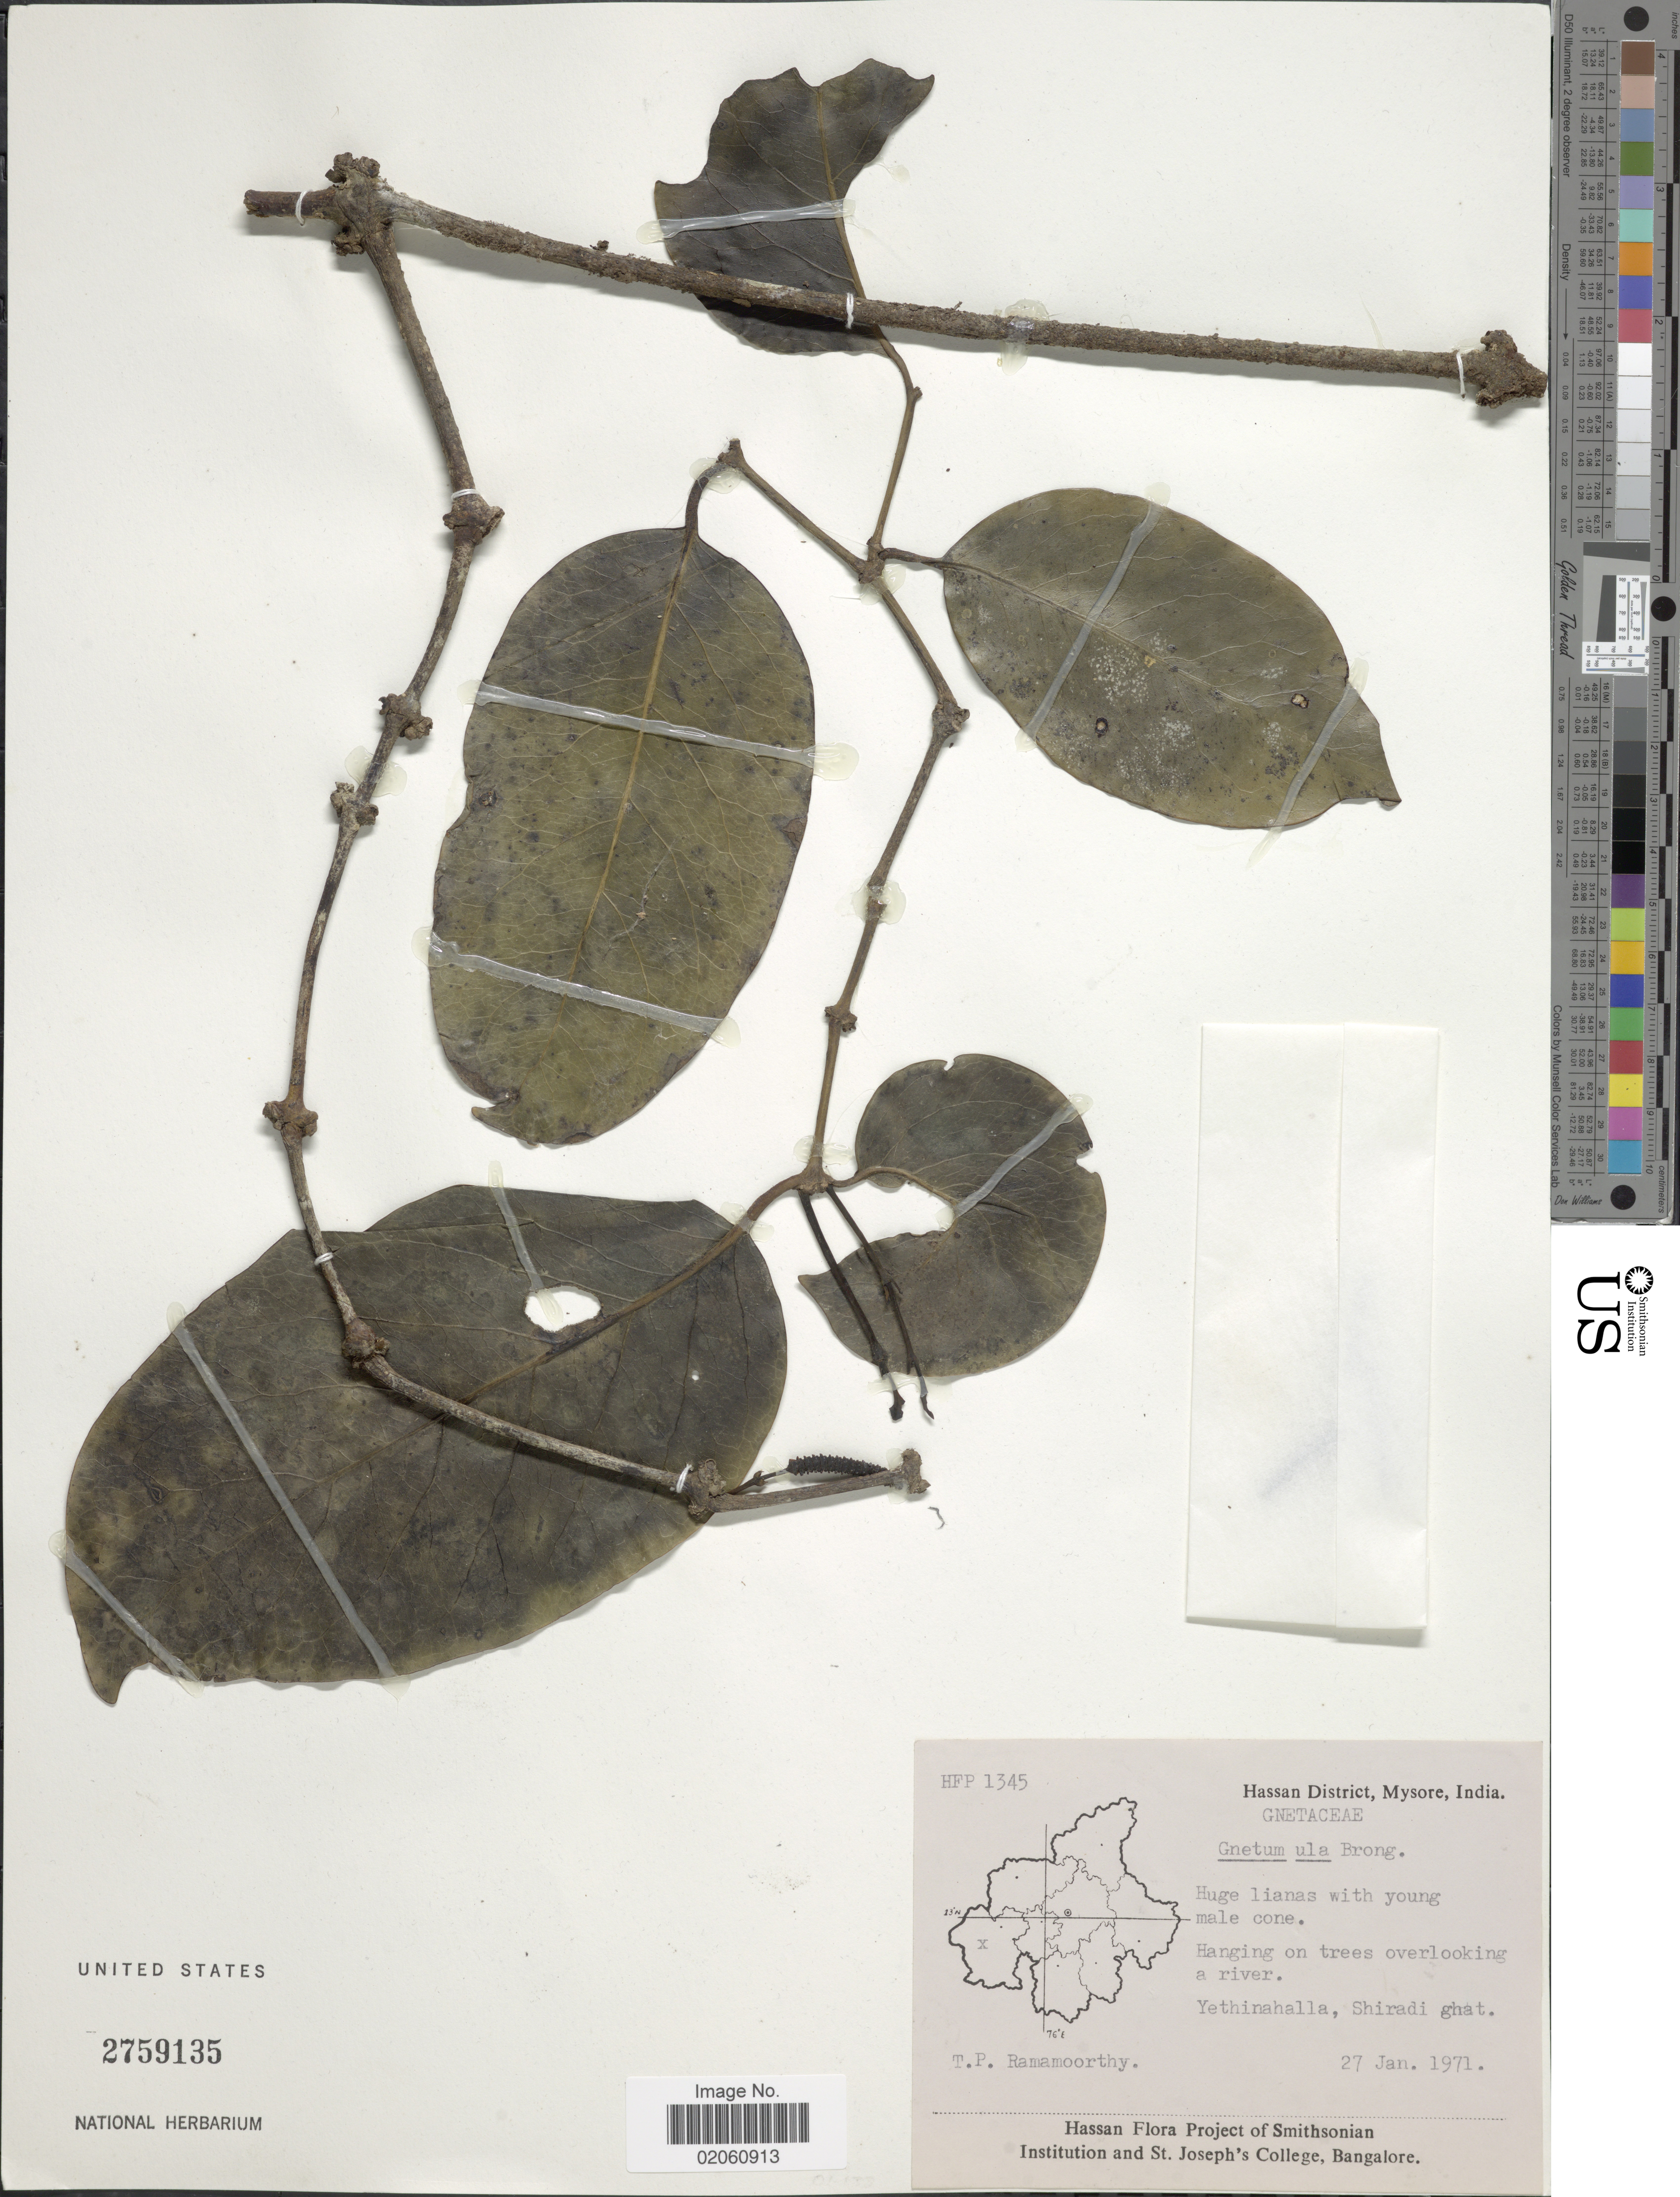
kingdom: Plantae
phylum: Tracheophyta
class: Gnetopsida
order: Gnetales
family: Gnetaceae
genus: Gnetum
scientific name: Gnetum ula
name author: Brongn.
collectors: T. P. Ramamoorthy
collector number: HFP 1345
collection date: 1971-01-27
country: India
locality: Hassan District, Mysore, Hanging on trees overlooking a river, Yethinahalla, Shiradi ghat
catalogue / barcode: US 2759135